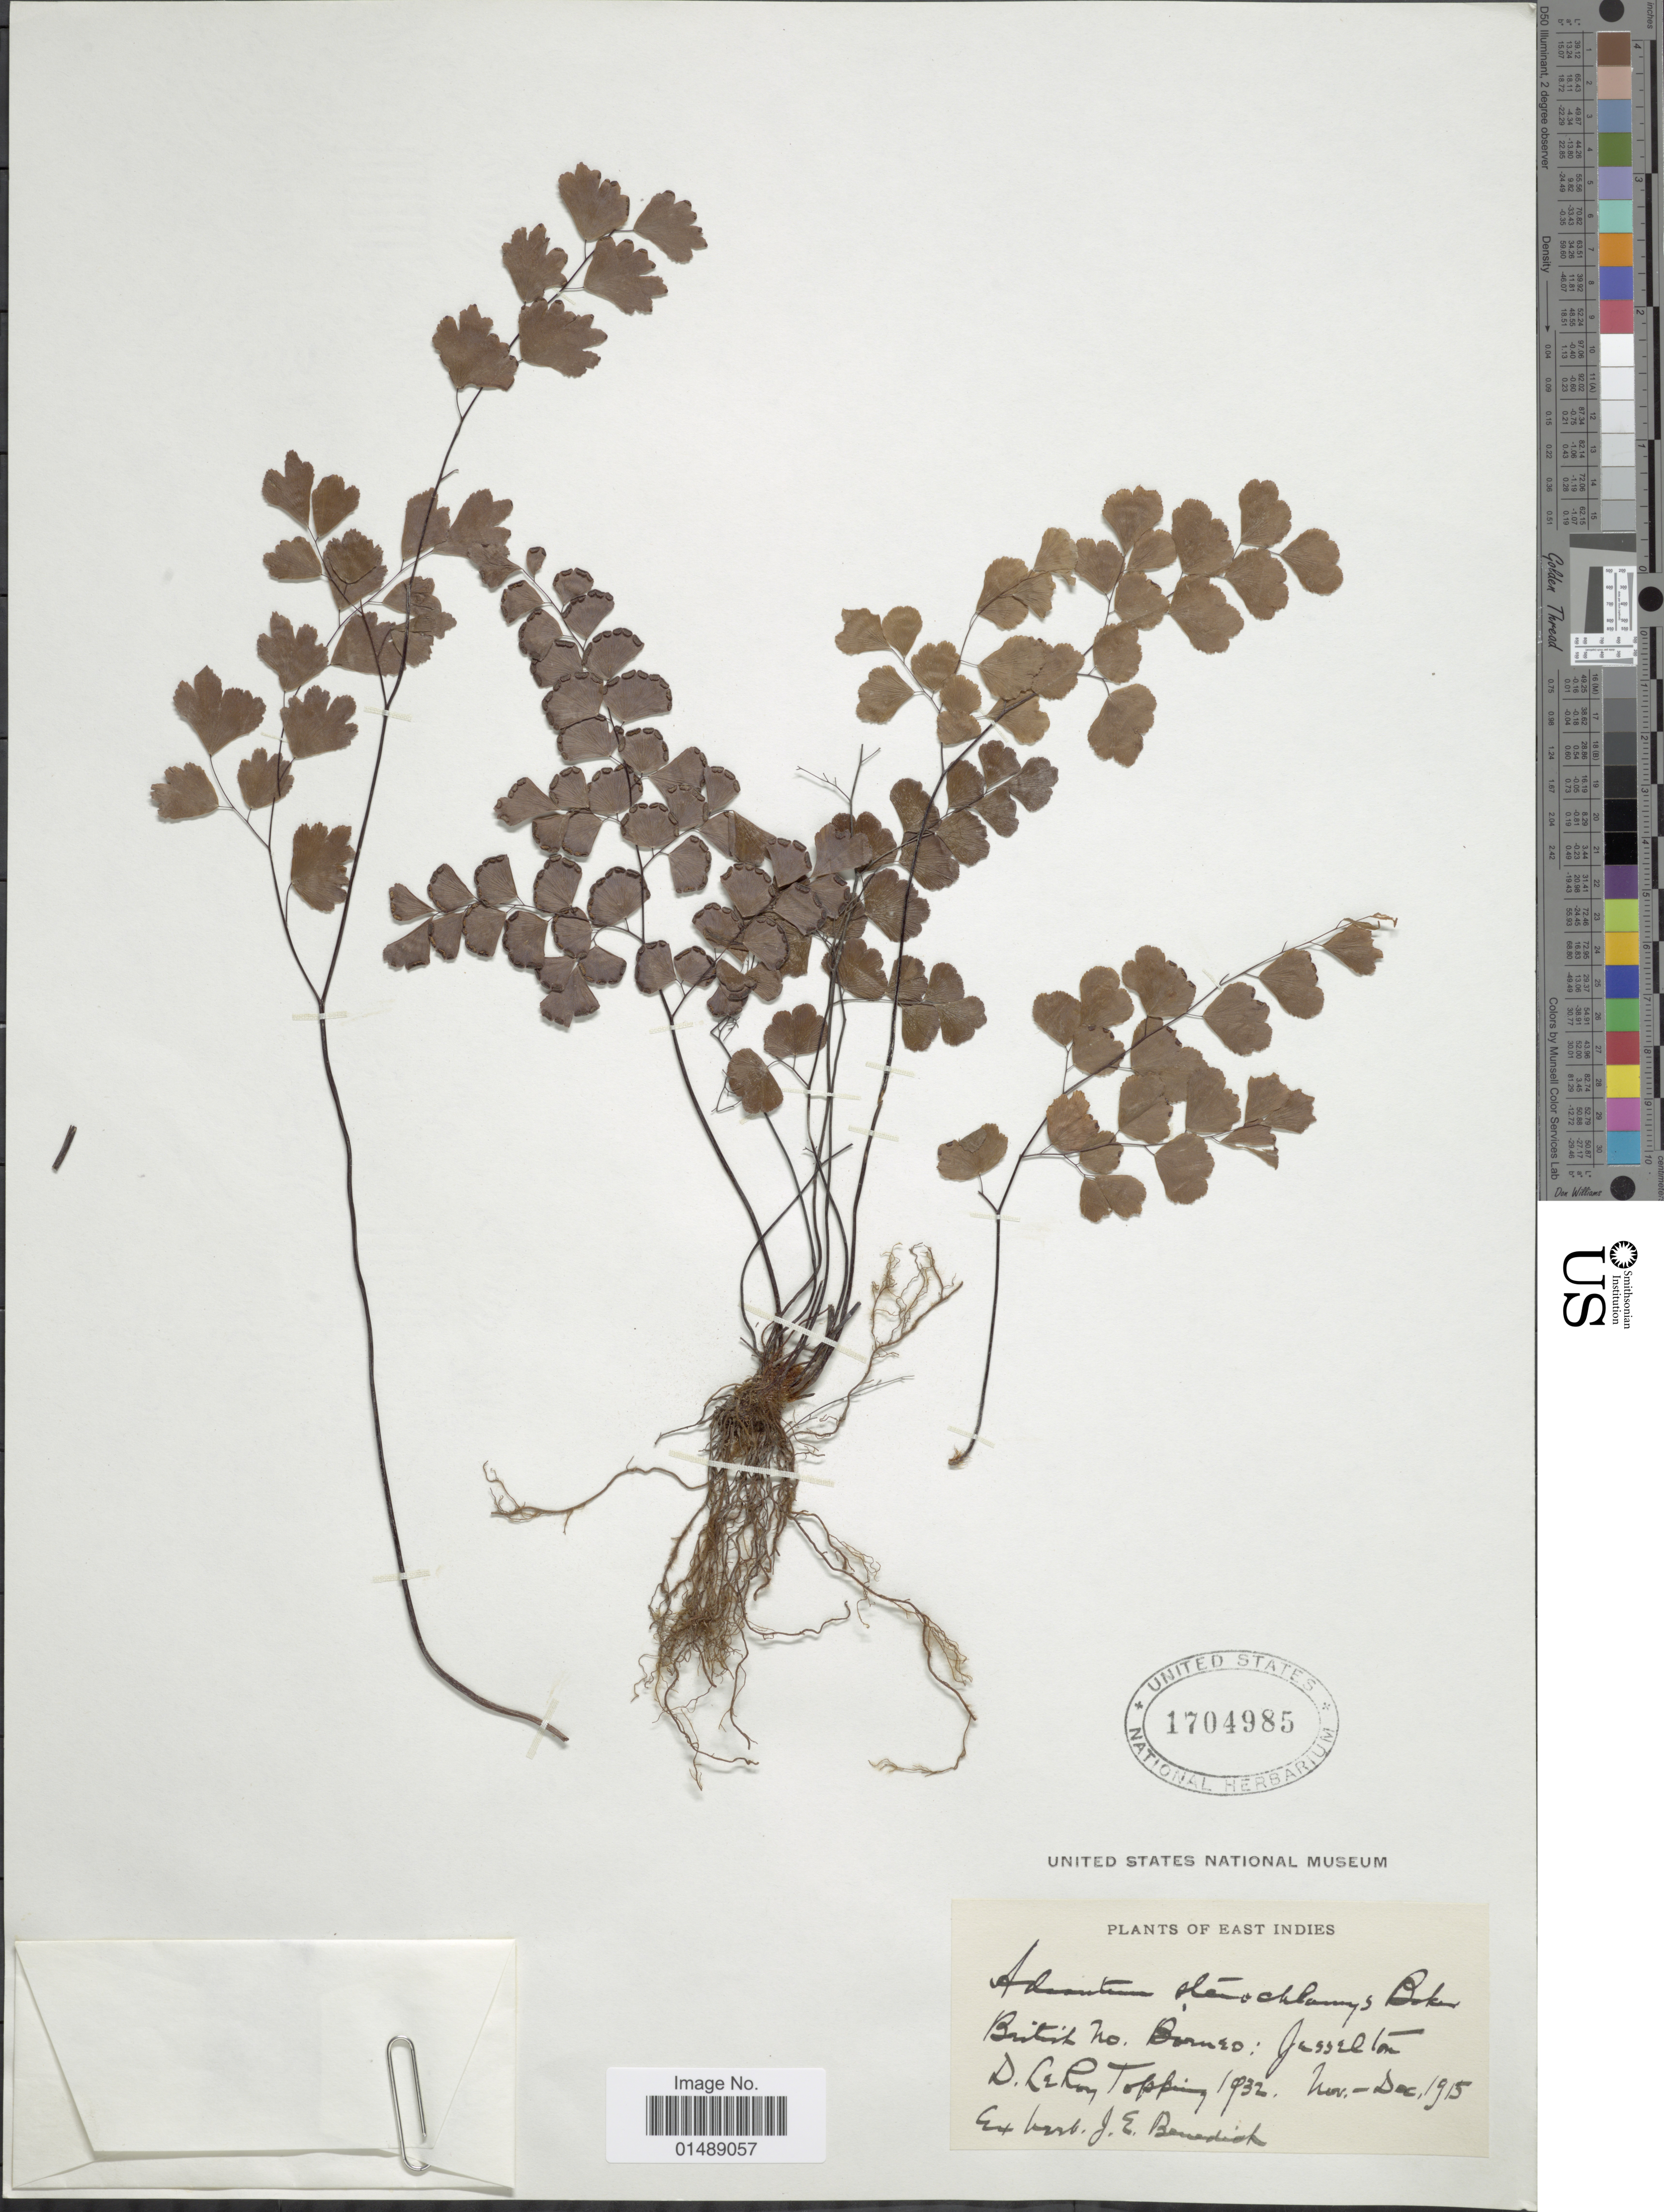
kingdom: Plantae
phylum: Tracheophyta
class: Polypodiopsida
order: Polypodiales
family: Pteridaceae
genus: Adiantum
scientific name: Adiantum stenochlamys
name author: Baker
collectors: D. L. Topping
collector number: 1932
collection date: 1915-11/1915-12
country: Malaysia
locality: British No. Borneo: Jesselton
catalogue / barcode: US 1704985